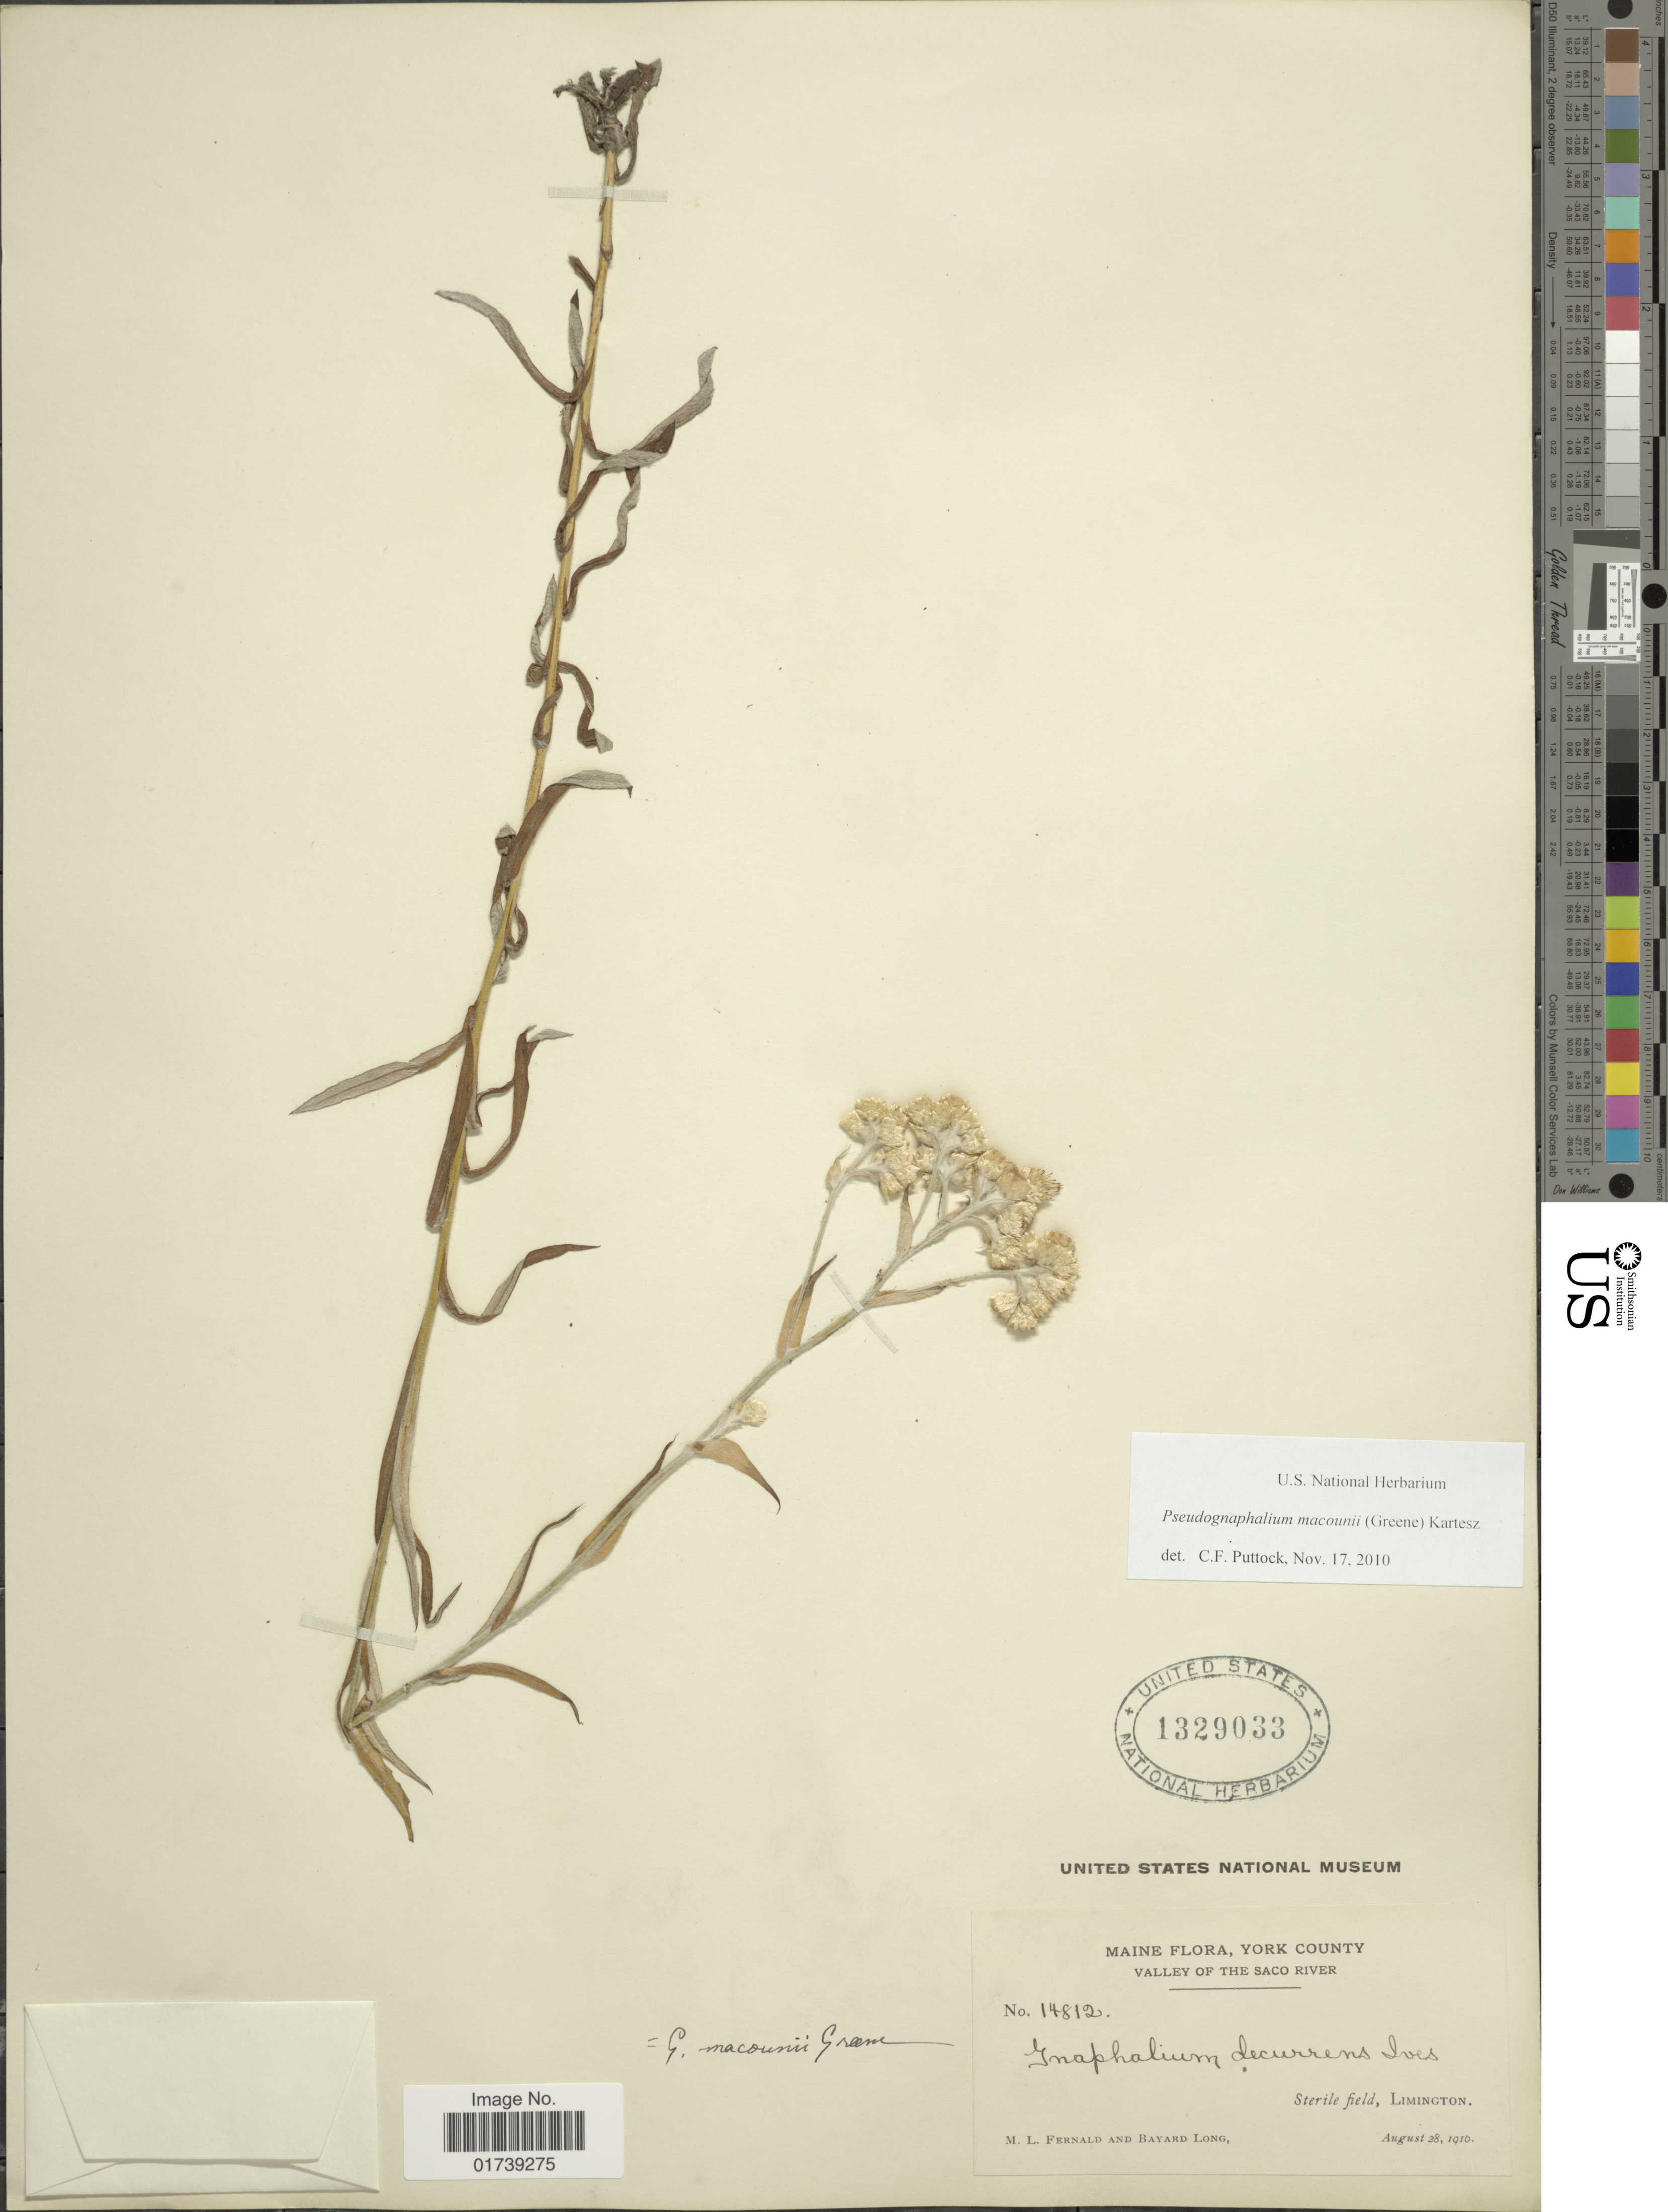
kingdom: Plantae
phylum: Tracheophyta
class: Magnoliopsida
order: Asterales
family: Asteraceae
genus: Pseudognaphalium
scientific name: Pseudognaphalium macounii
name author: (Greene) Kartesz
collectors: M. L. Fernald & B. Long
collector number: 14812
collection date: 1916-08-28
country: United States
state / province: Maine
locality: Maine Flora, York County, Valley of the Saco River, Sterile field, Limington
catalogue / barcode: US 1329033